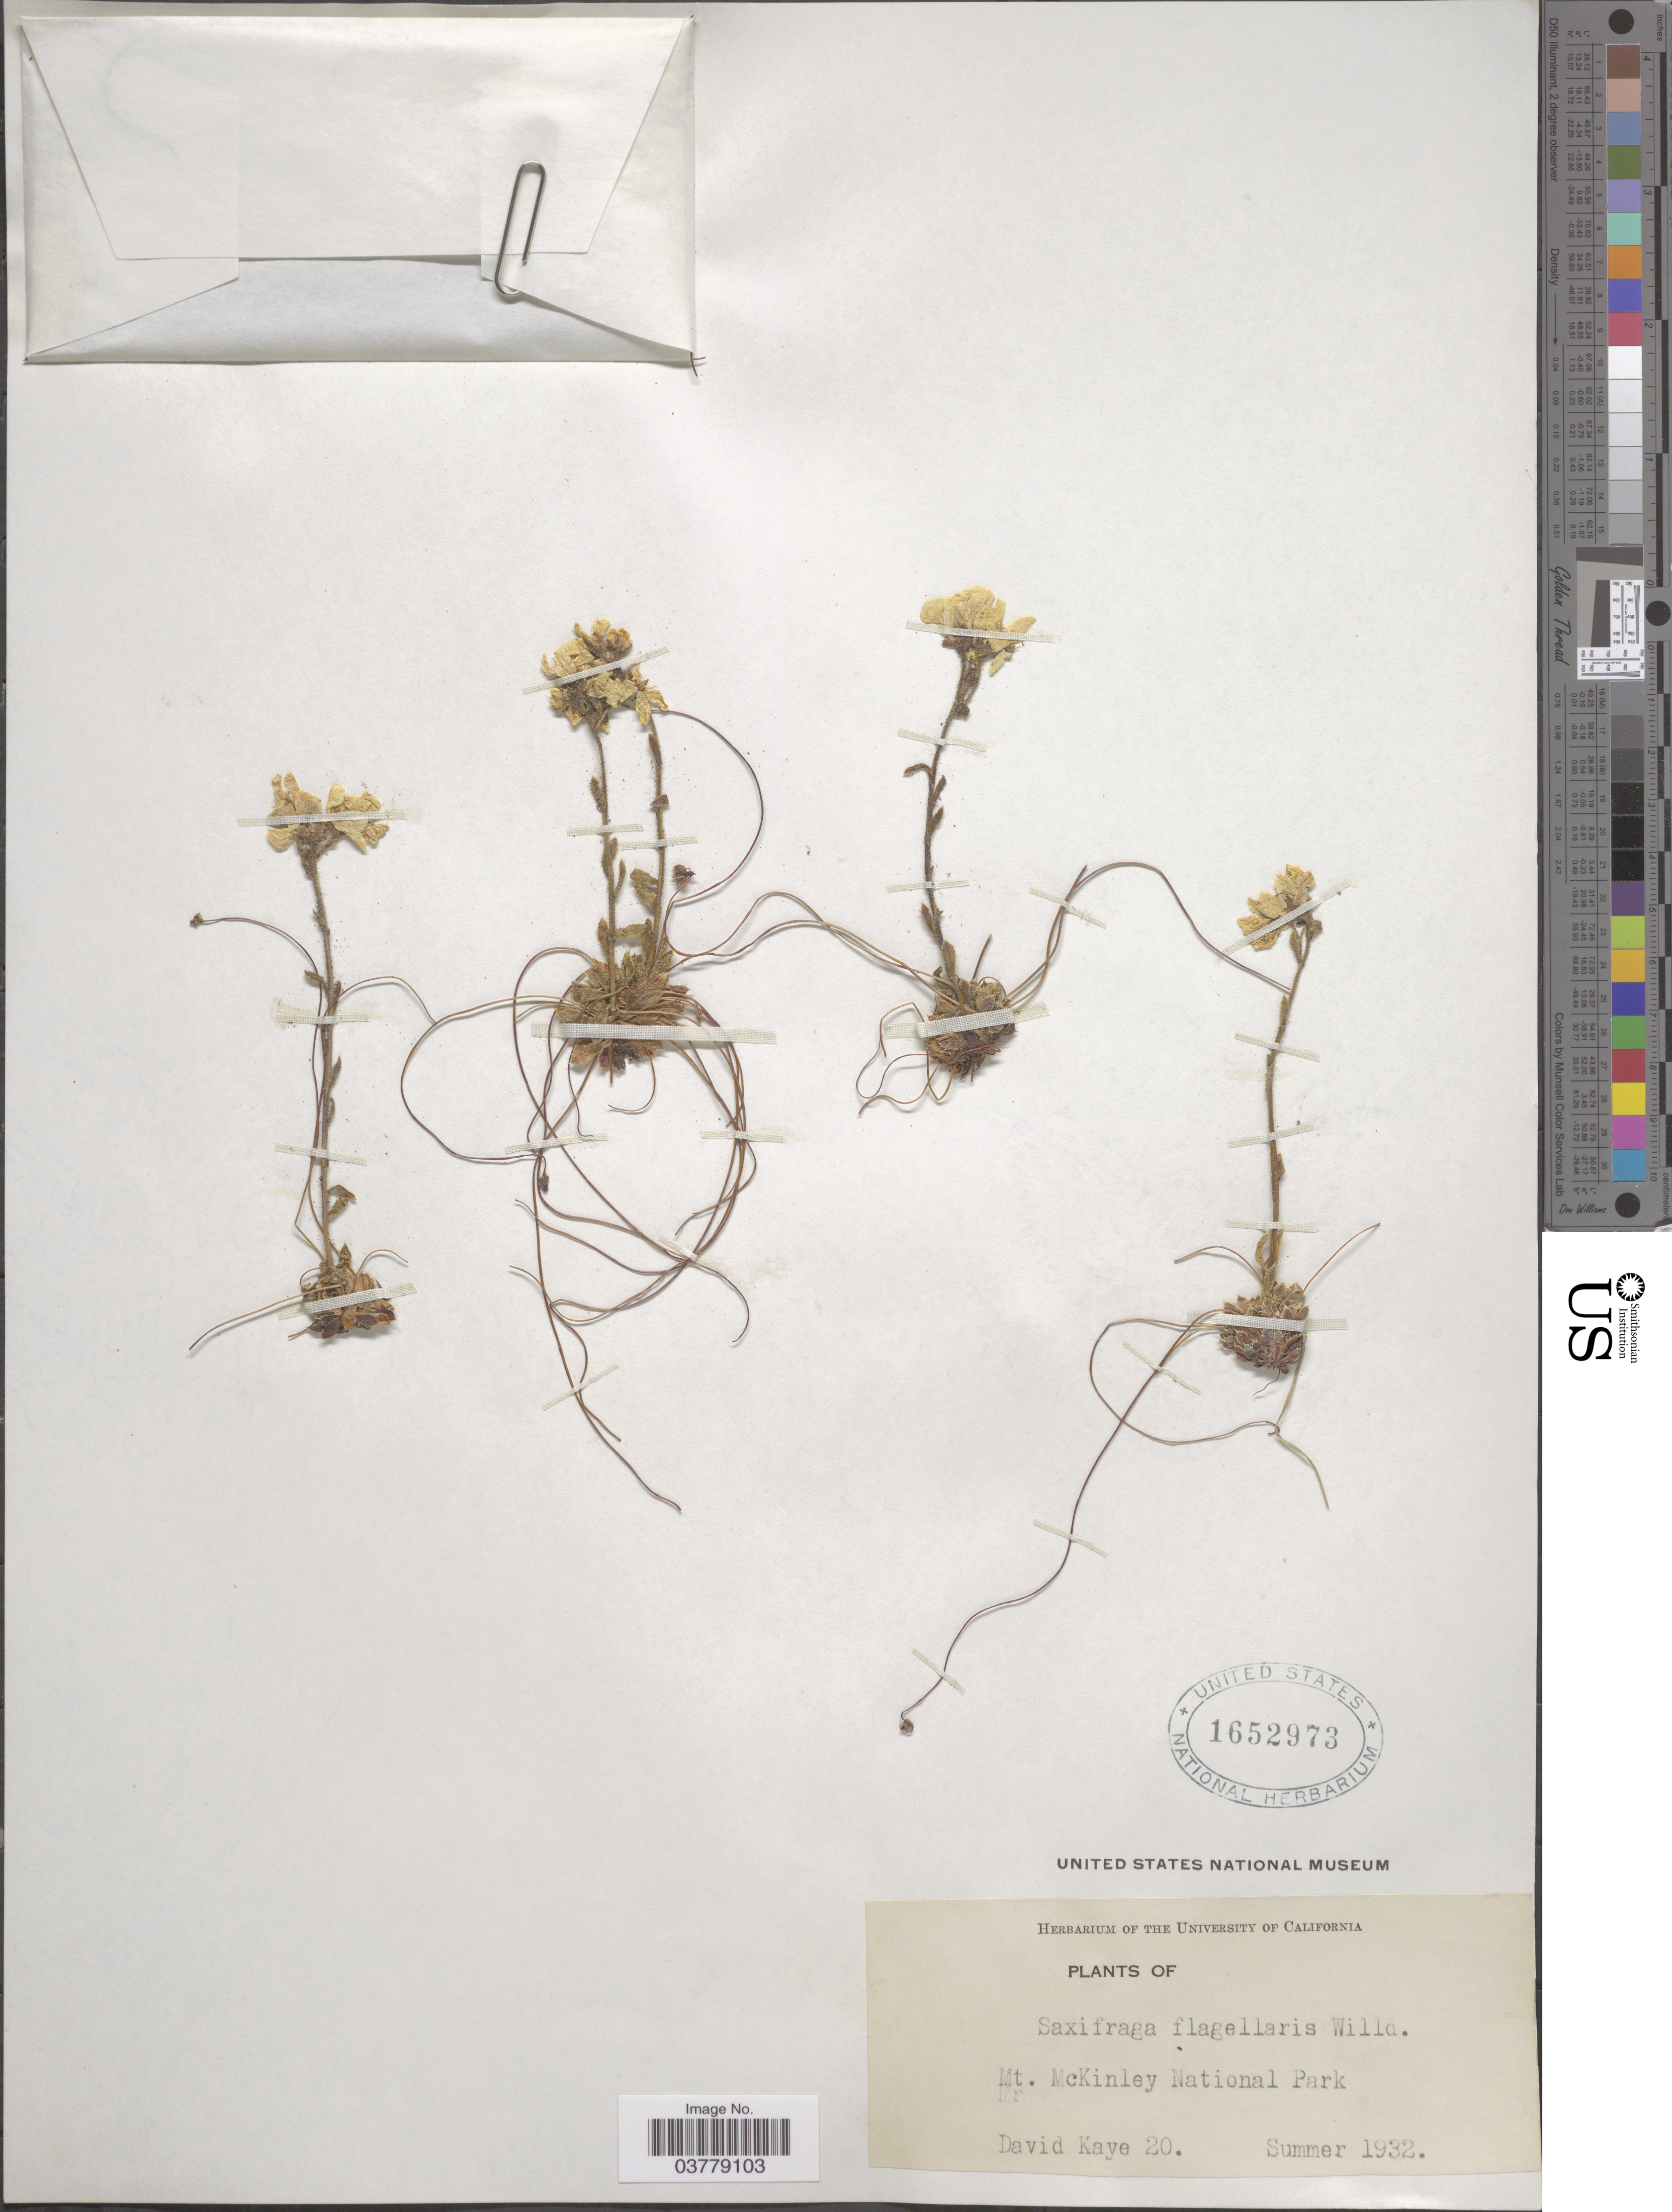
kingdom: Plantae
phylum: Tracheophyta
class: Magnoliopsida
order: Saxifragales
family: Saxifragaceae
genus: Saxifraga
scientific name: Saxifraga flagellaris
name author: Willd. ex Sternb.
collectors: D. Kaye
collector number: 20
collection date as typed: Summer 1932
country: United States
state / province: California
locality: Mt. McKinley National Park.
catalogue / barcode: US 1652973